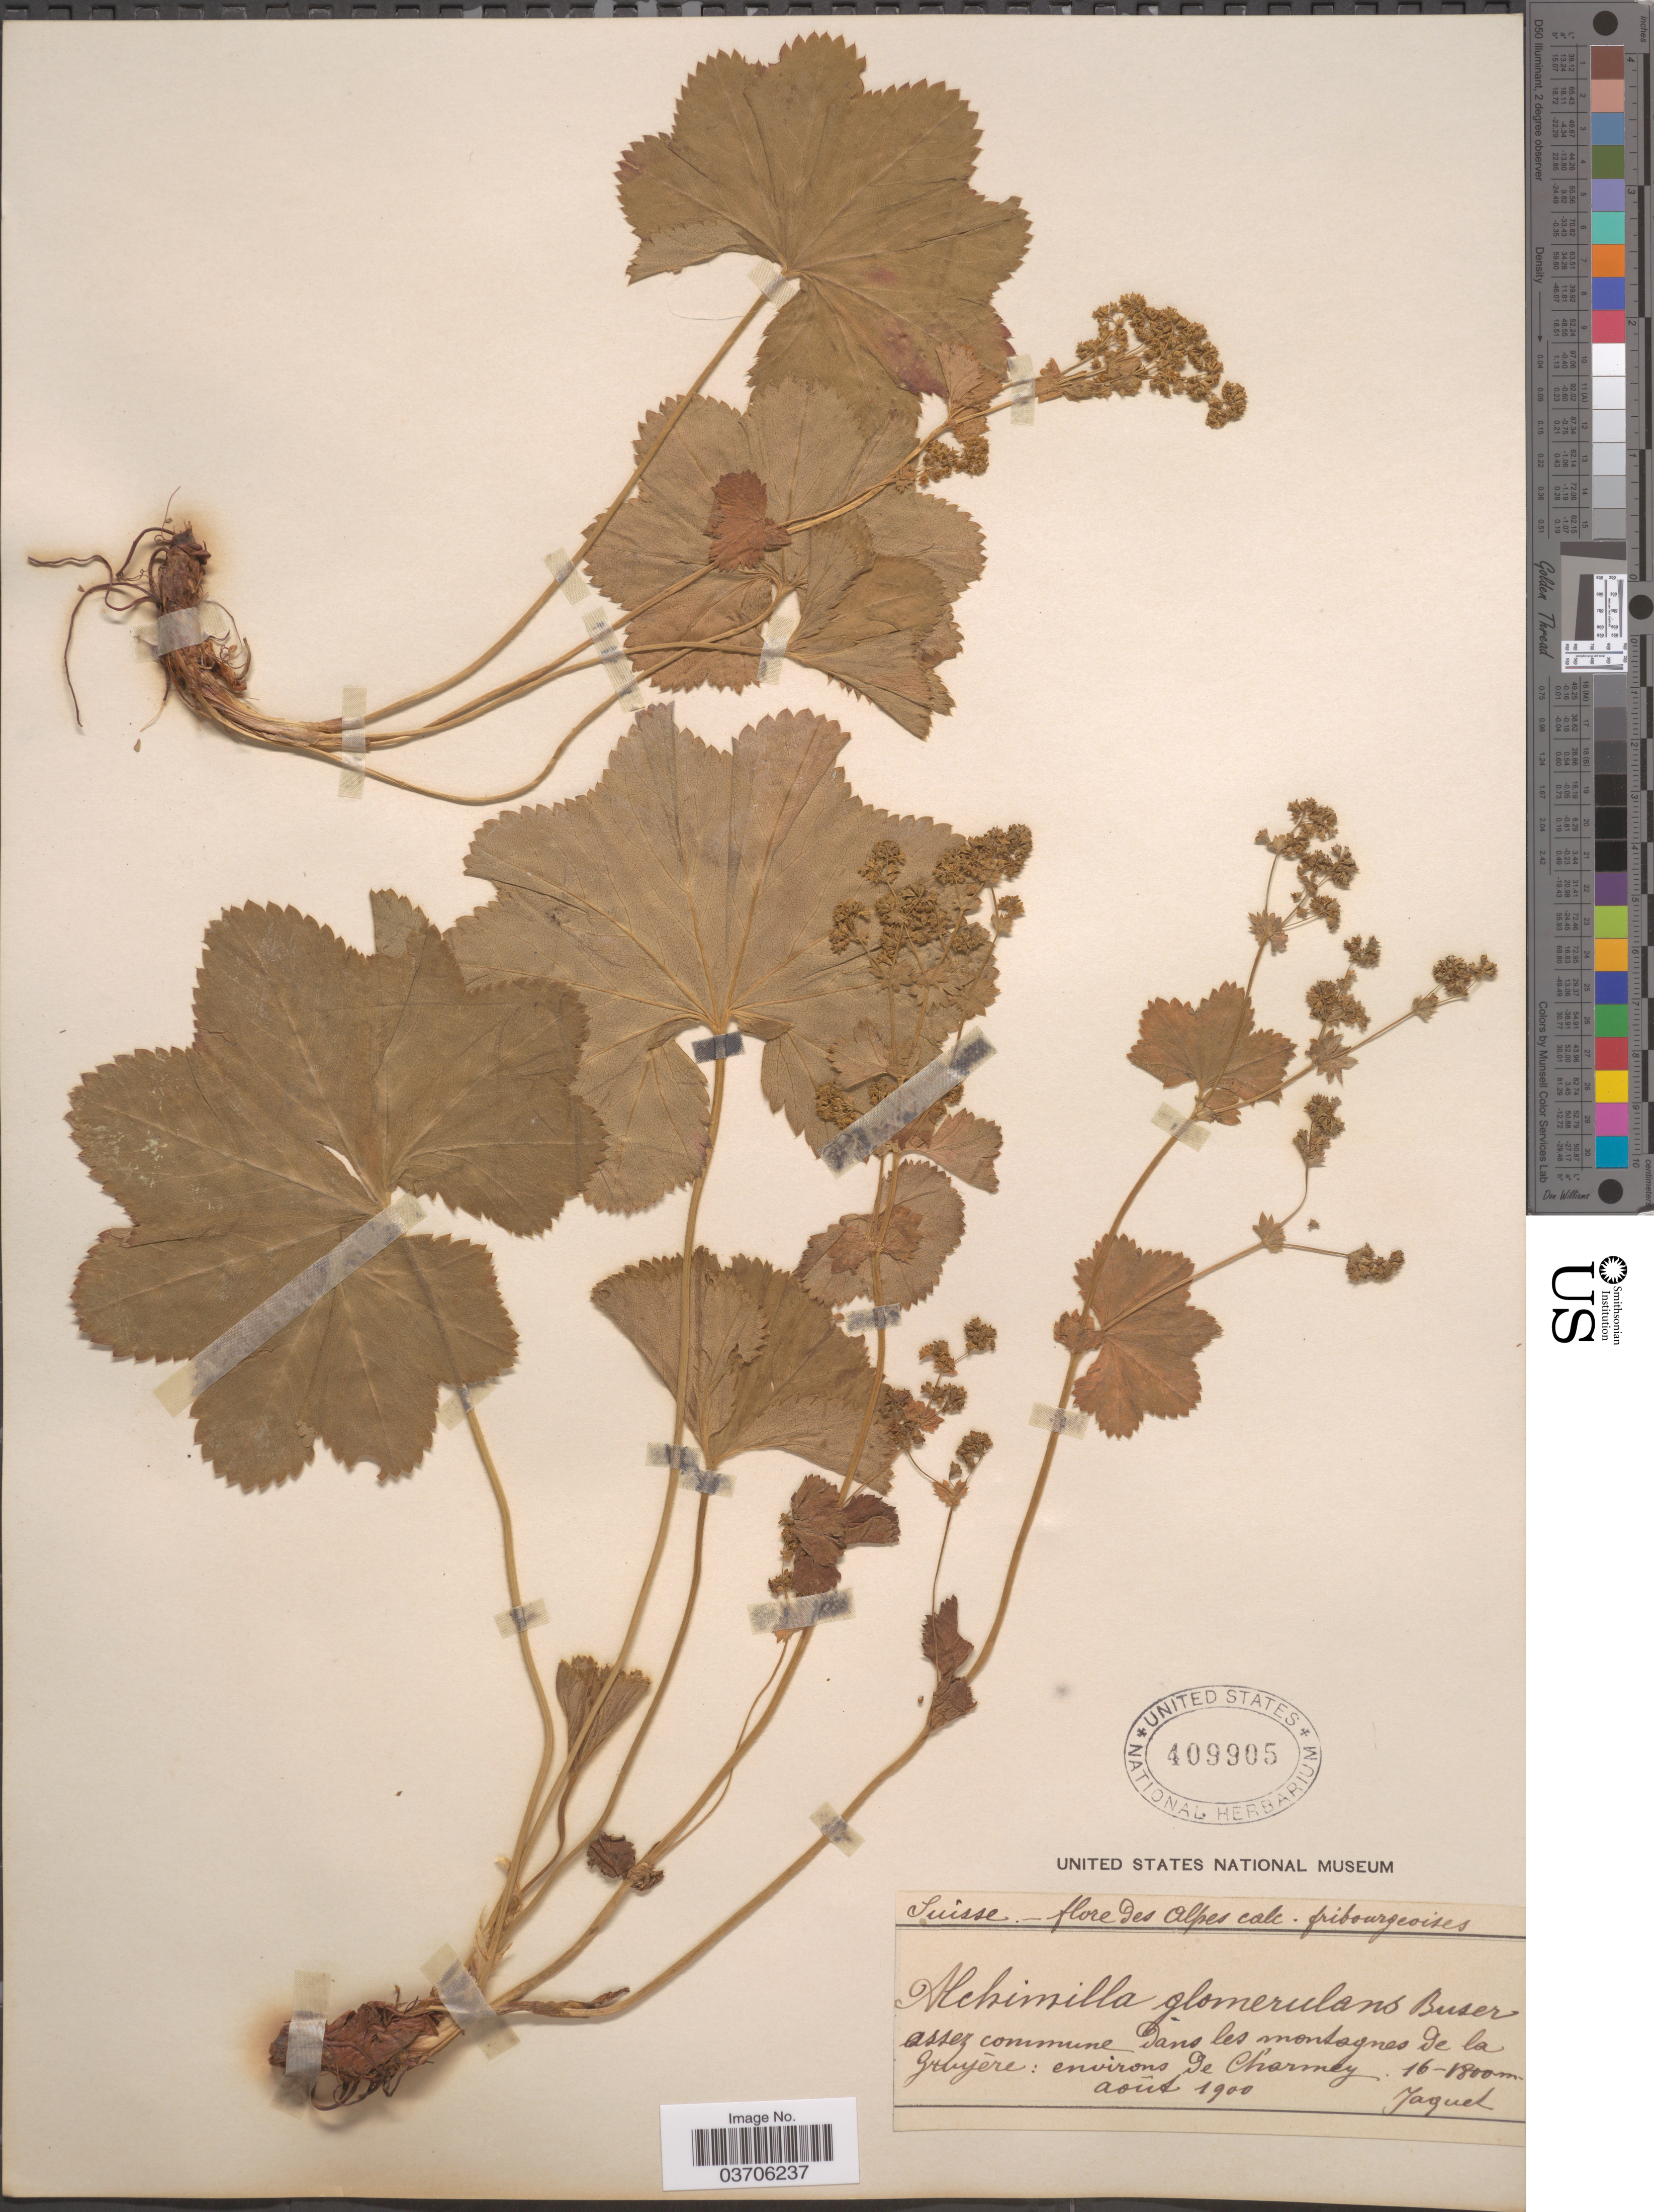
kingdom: Plantae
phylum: Tracheophyta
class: Magnoliopsida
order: Rosales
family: Rosaceae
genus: Alchemilla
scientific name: Alchemilla glomerulans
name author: Buser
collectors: -. Jaquet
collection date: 1900-08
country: Switzerland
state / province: Fribourg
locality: Suisse. Alpes calc. fribourgeoises. Dans les montagnes de la Gruyère: environs de Charmey.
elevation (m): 1600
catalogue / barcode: US 409905